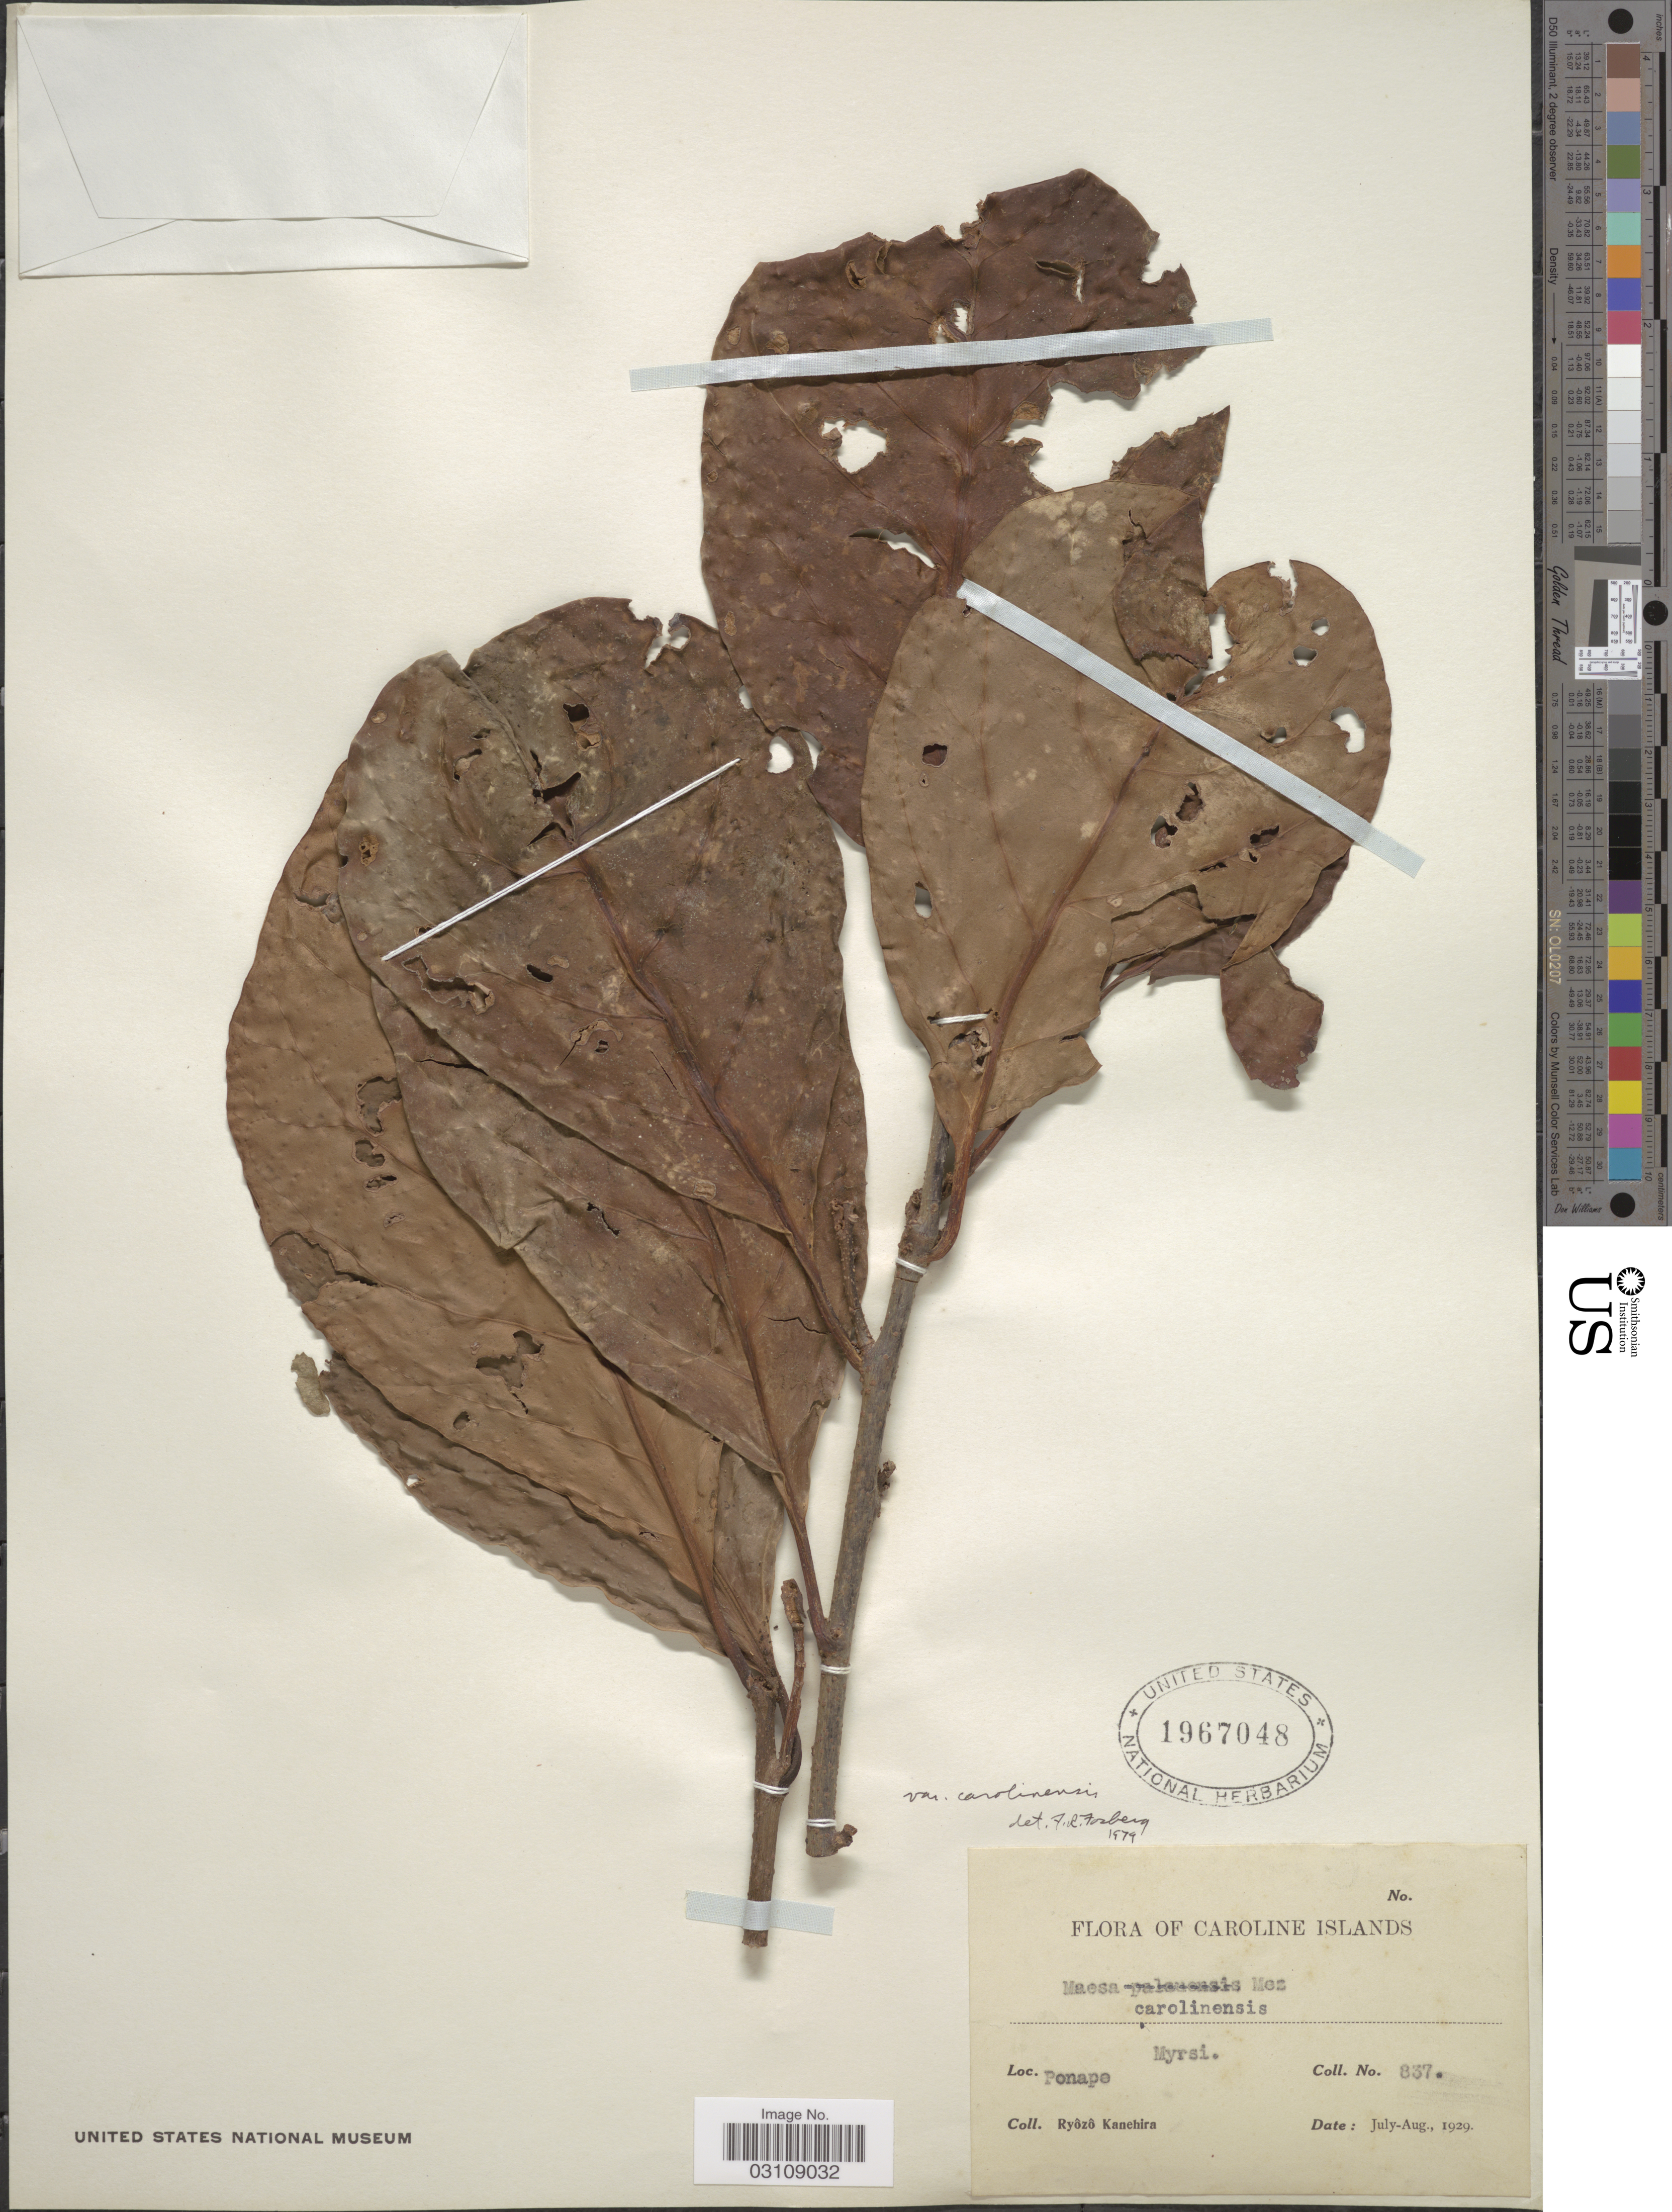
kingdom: Plantae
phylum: Tracheophyta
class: Magnoliopsida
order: Ericales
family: Primulaceae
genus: Maesa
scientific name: Maesa carolinensis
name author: Mez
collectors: R. Kanehira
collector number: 837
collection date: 1929-07/1929-08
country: Micronesia, Federated States of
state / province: Pohnpei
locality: Caroline Islands, Ponape.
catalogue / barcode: US 1967048